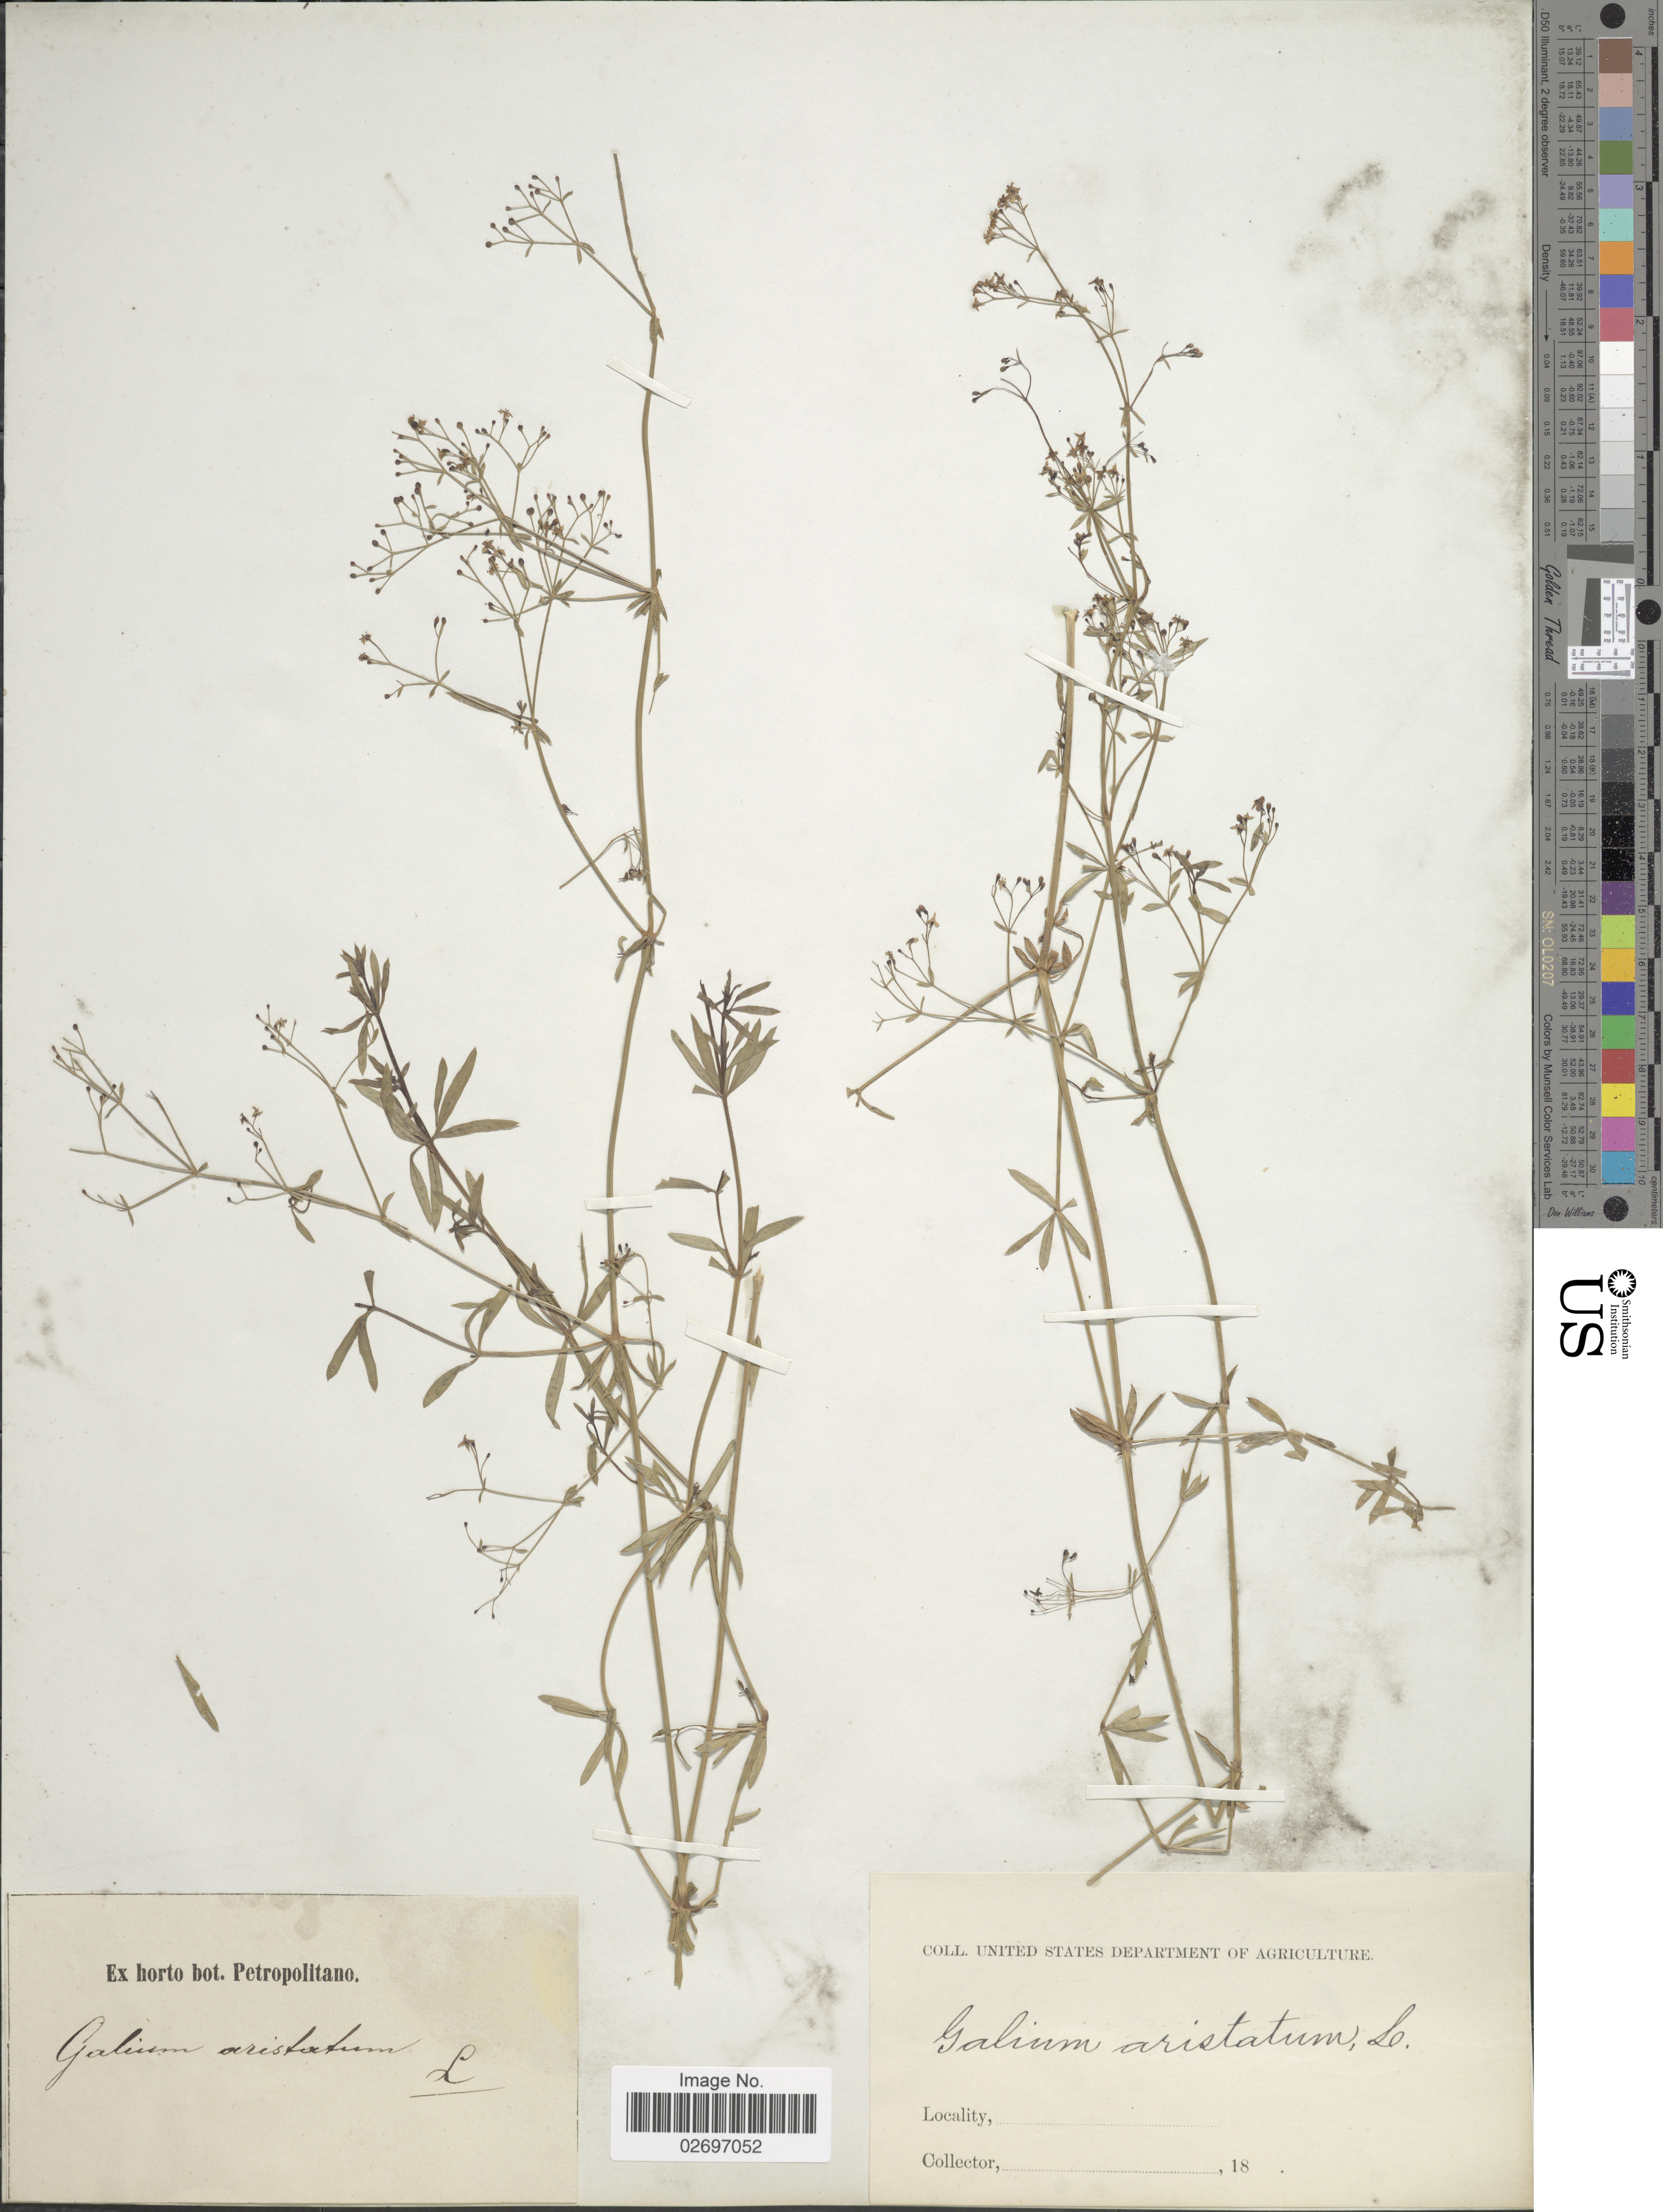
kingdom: Plantae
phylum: Tracheophyta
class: Magnoliopsida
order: Gentianales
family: Rubiaceae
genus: Galium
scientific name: Galium aristatum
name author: L.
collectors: ex Horto Bot. Petropolitano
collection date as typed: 18